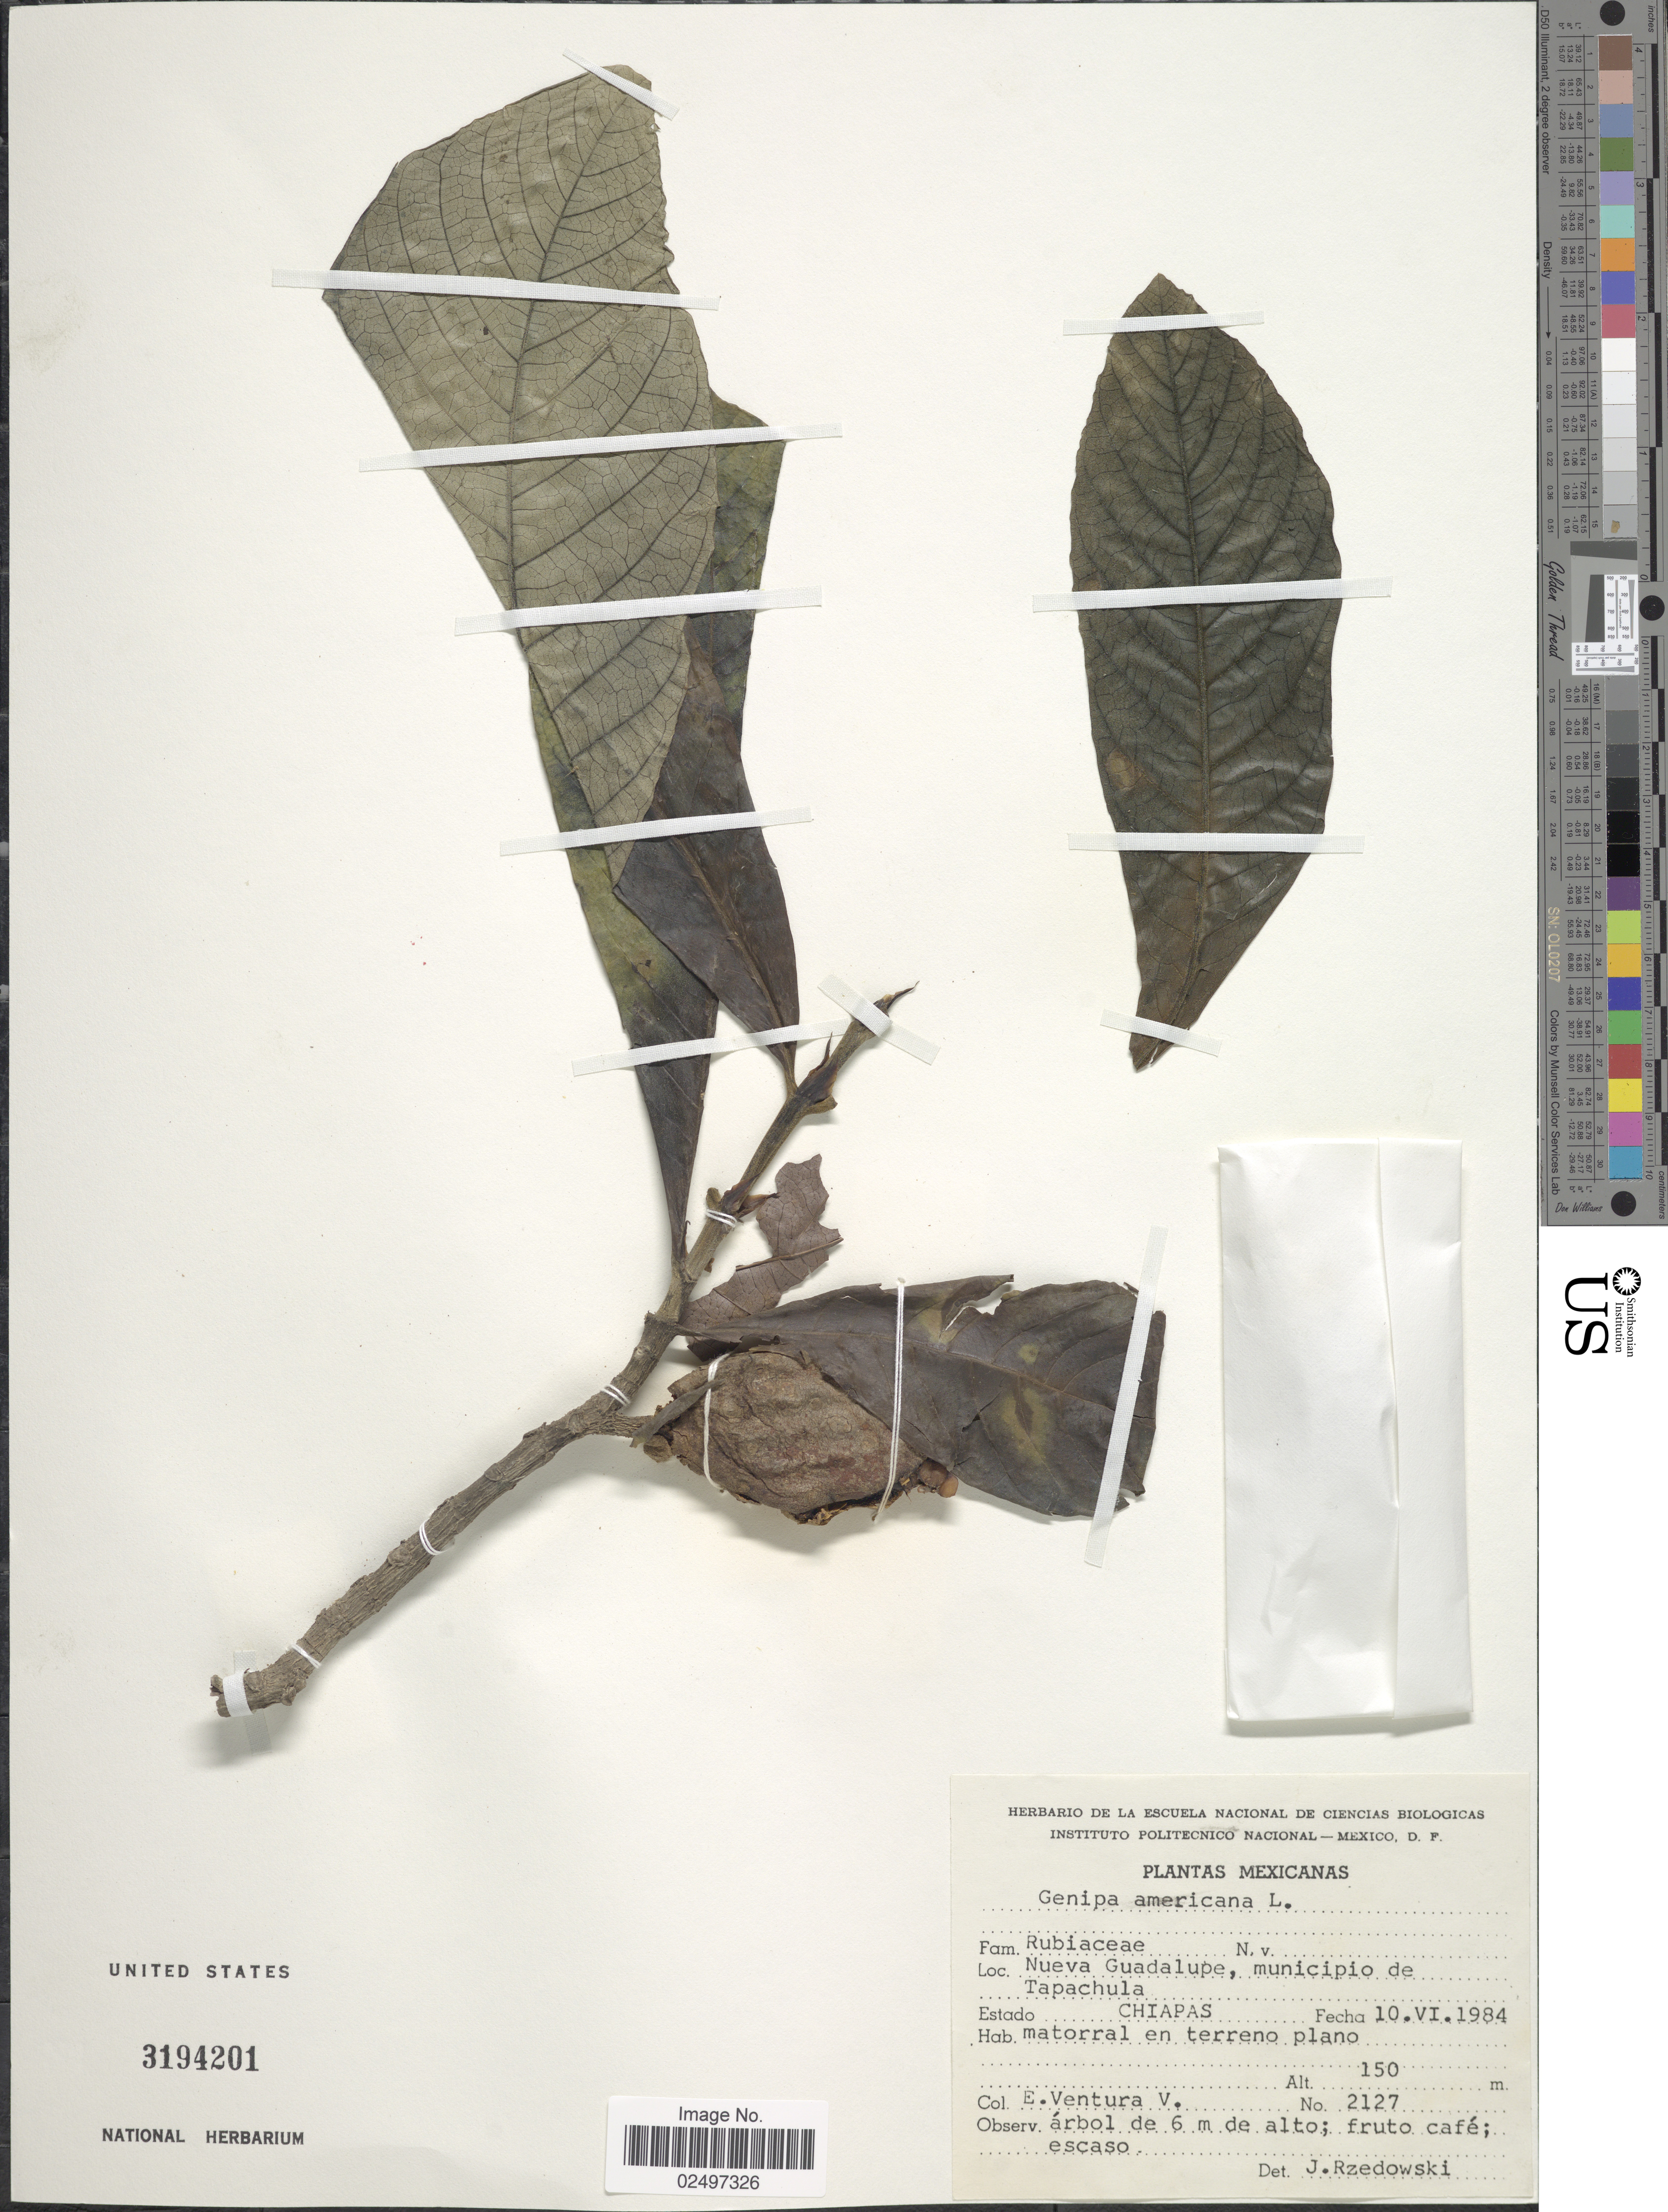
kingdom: Plantae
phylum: Tracheophyta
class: Magnoliopsida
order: Gentianales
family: Rubiaceae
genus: Genipa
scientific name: Genipa americana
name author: L.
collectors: E. Ventura V.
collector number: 2127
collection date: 1984-06-10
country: Mexico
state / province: Chiapas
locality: Nueva Guadalupe, municipio de Tapachula, Estado Chiapas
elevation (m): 150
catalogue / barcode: US 3194201